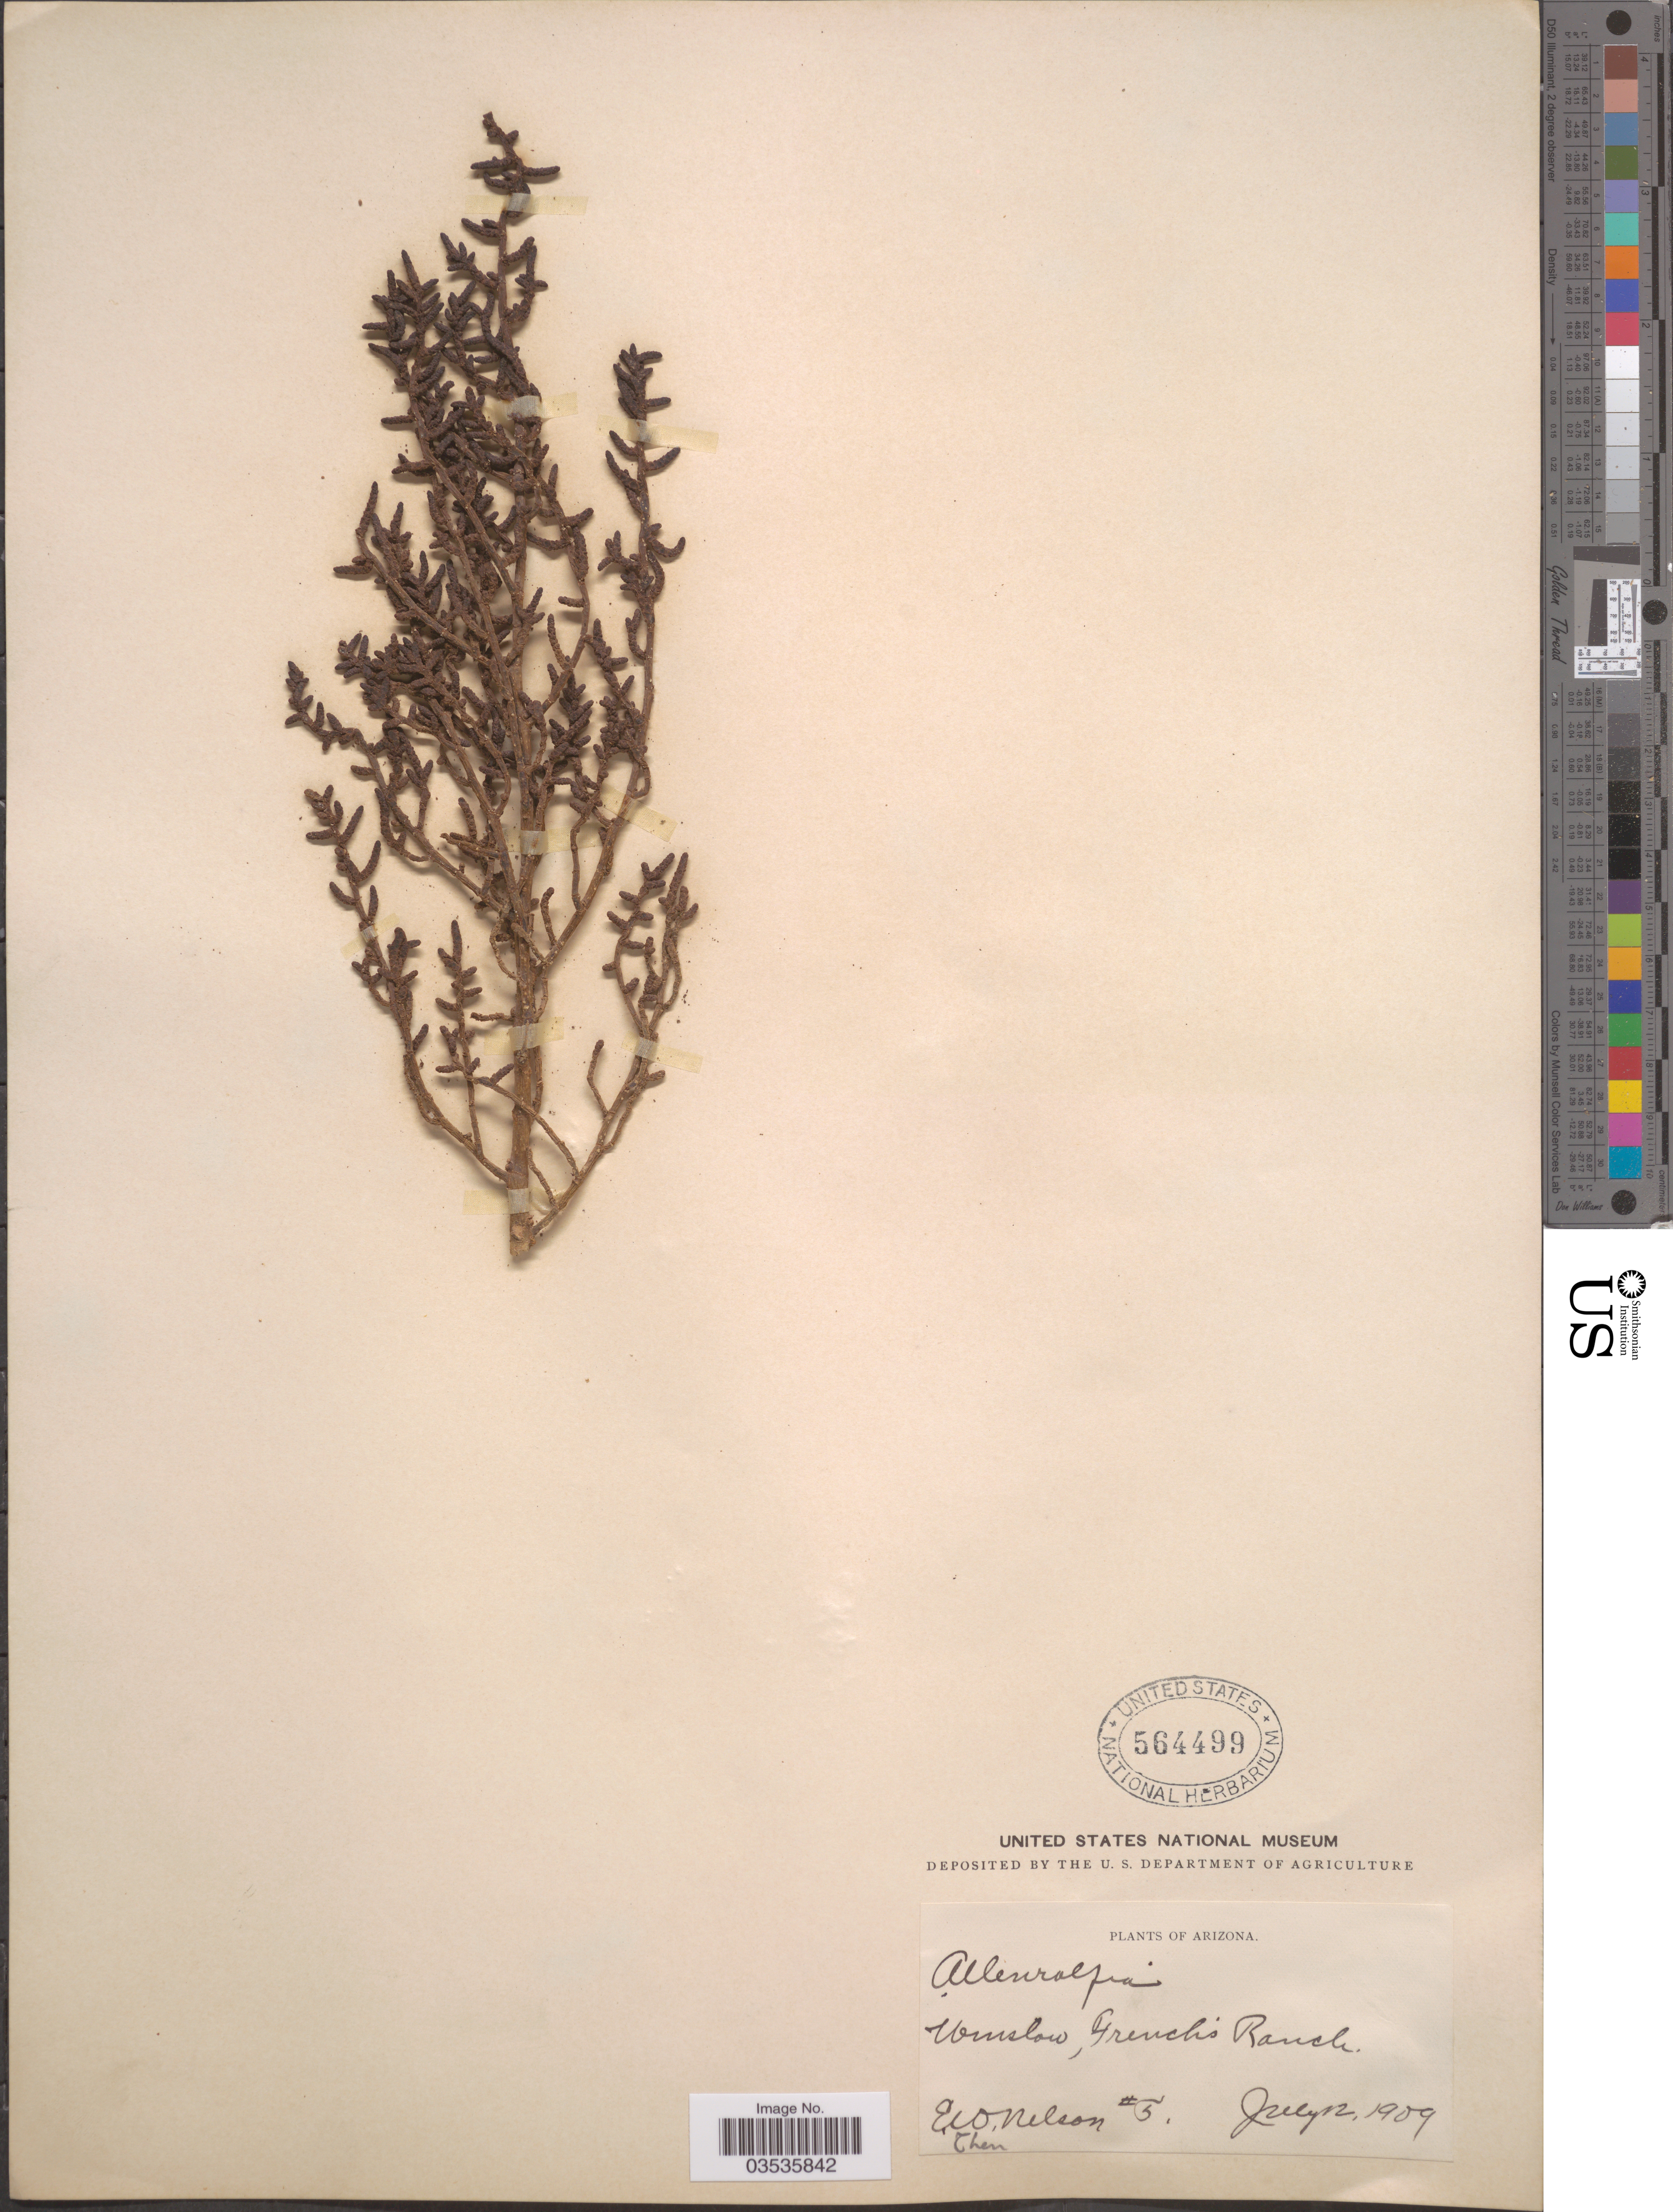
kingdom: Plantae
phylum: Tracheophyta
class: Magnoliopsida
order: Caryophyllales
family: Amaranthaceae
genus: Allenrolfea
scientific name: Allenrolfea occidentalis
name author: (S. Watson) Kuntze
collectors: E. W. Nelson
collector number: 5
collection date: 1909-07-12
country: United States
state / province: Arizona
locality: Winslow, French's Ranch.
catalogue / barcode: US 564499